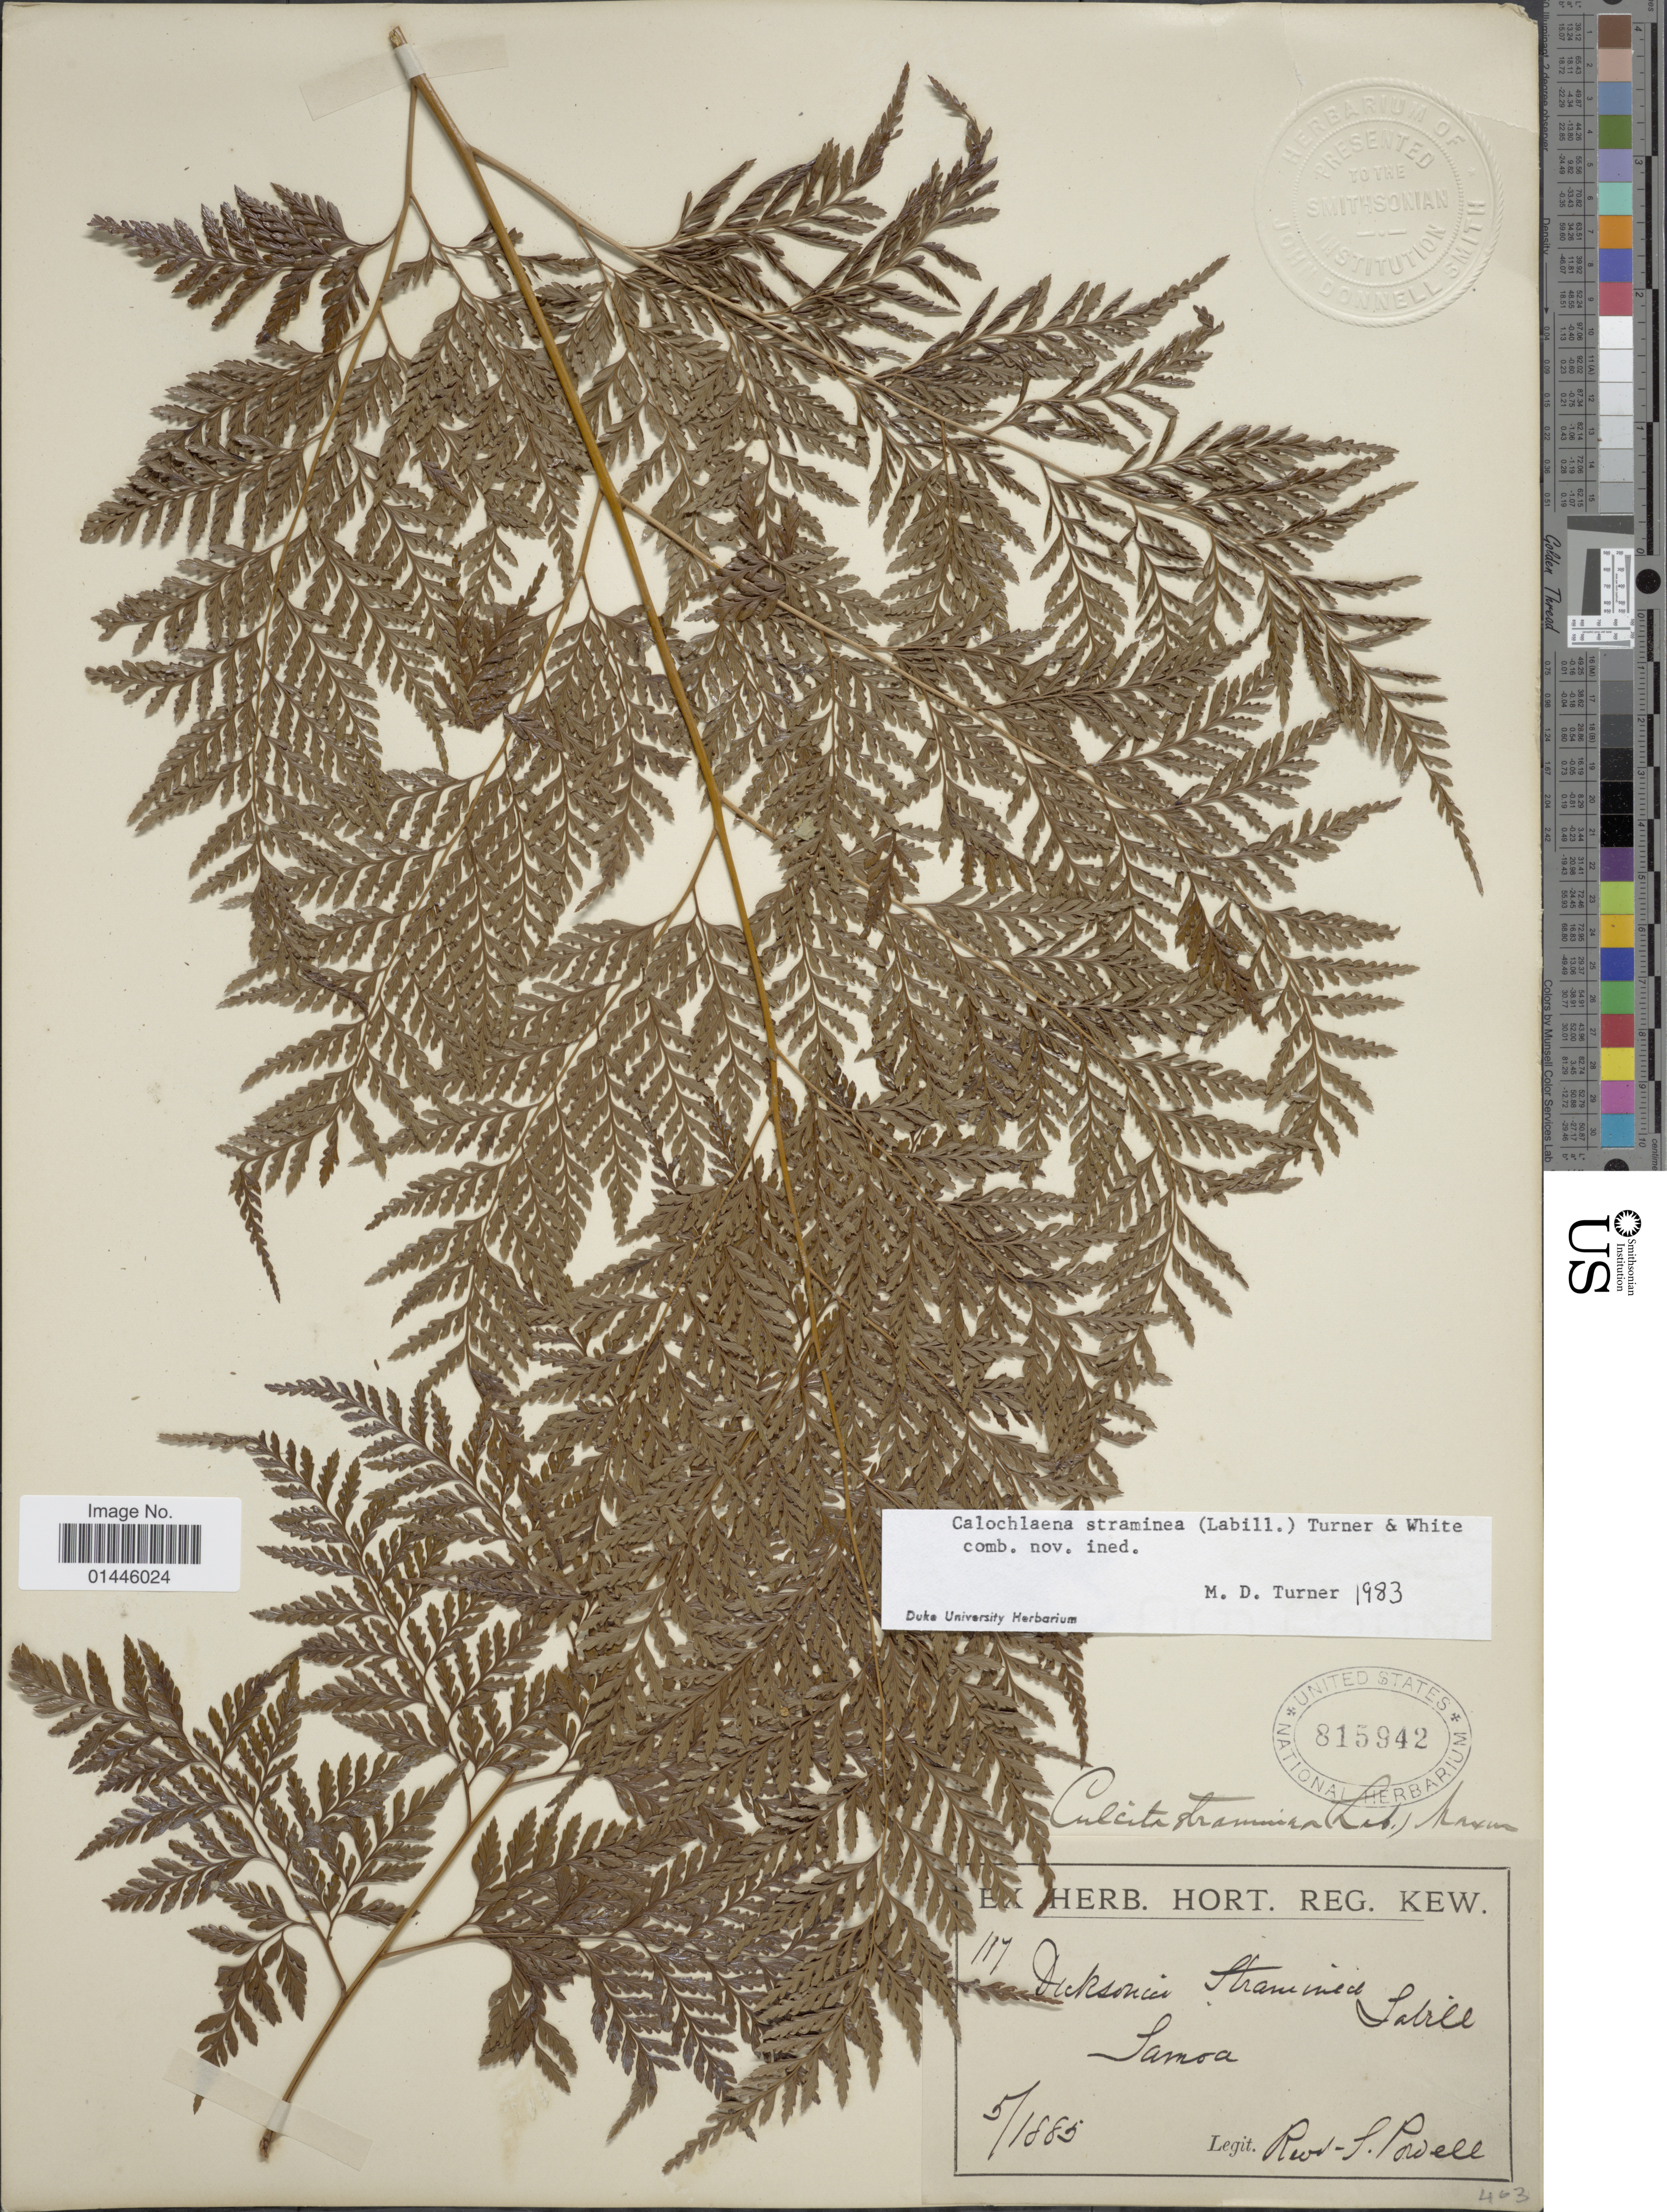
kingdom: Plantae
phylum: Tracheophyta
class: Polypodiopsida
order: Cyatheales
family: Dicksoniaceae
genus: Calochlaena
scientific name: Calochlaena straminea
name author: (Labill.) M.D. Turner & R.A. White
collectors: J. Powell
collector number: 117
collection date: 1885-05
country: Samoa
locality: Samoa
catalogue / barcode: US 815942